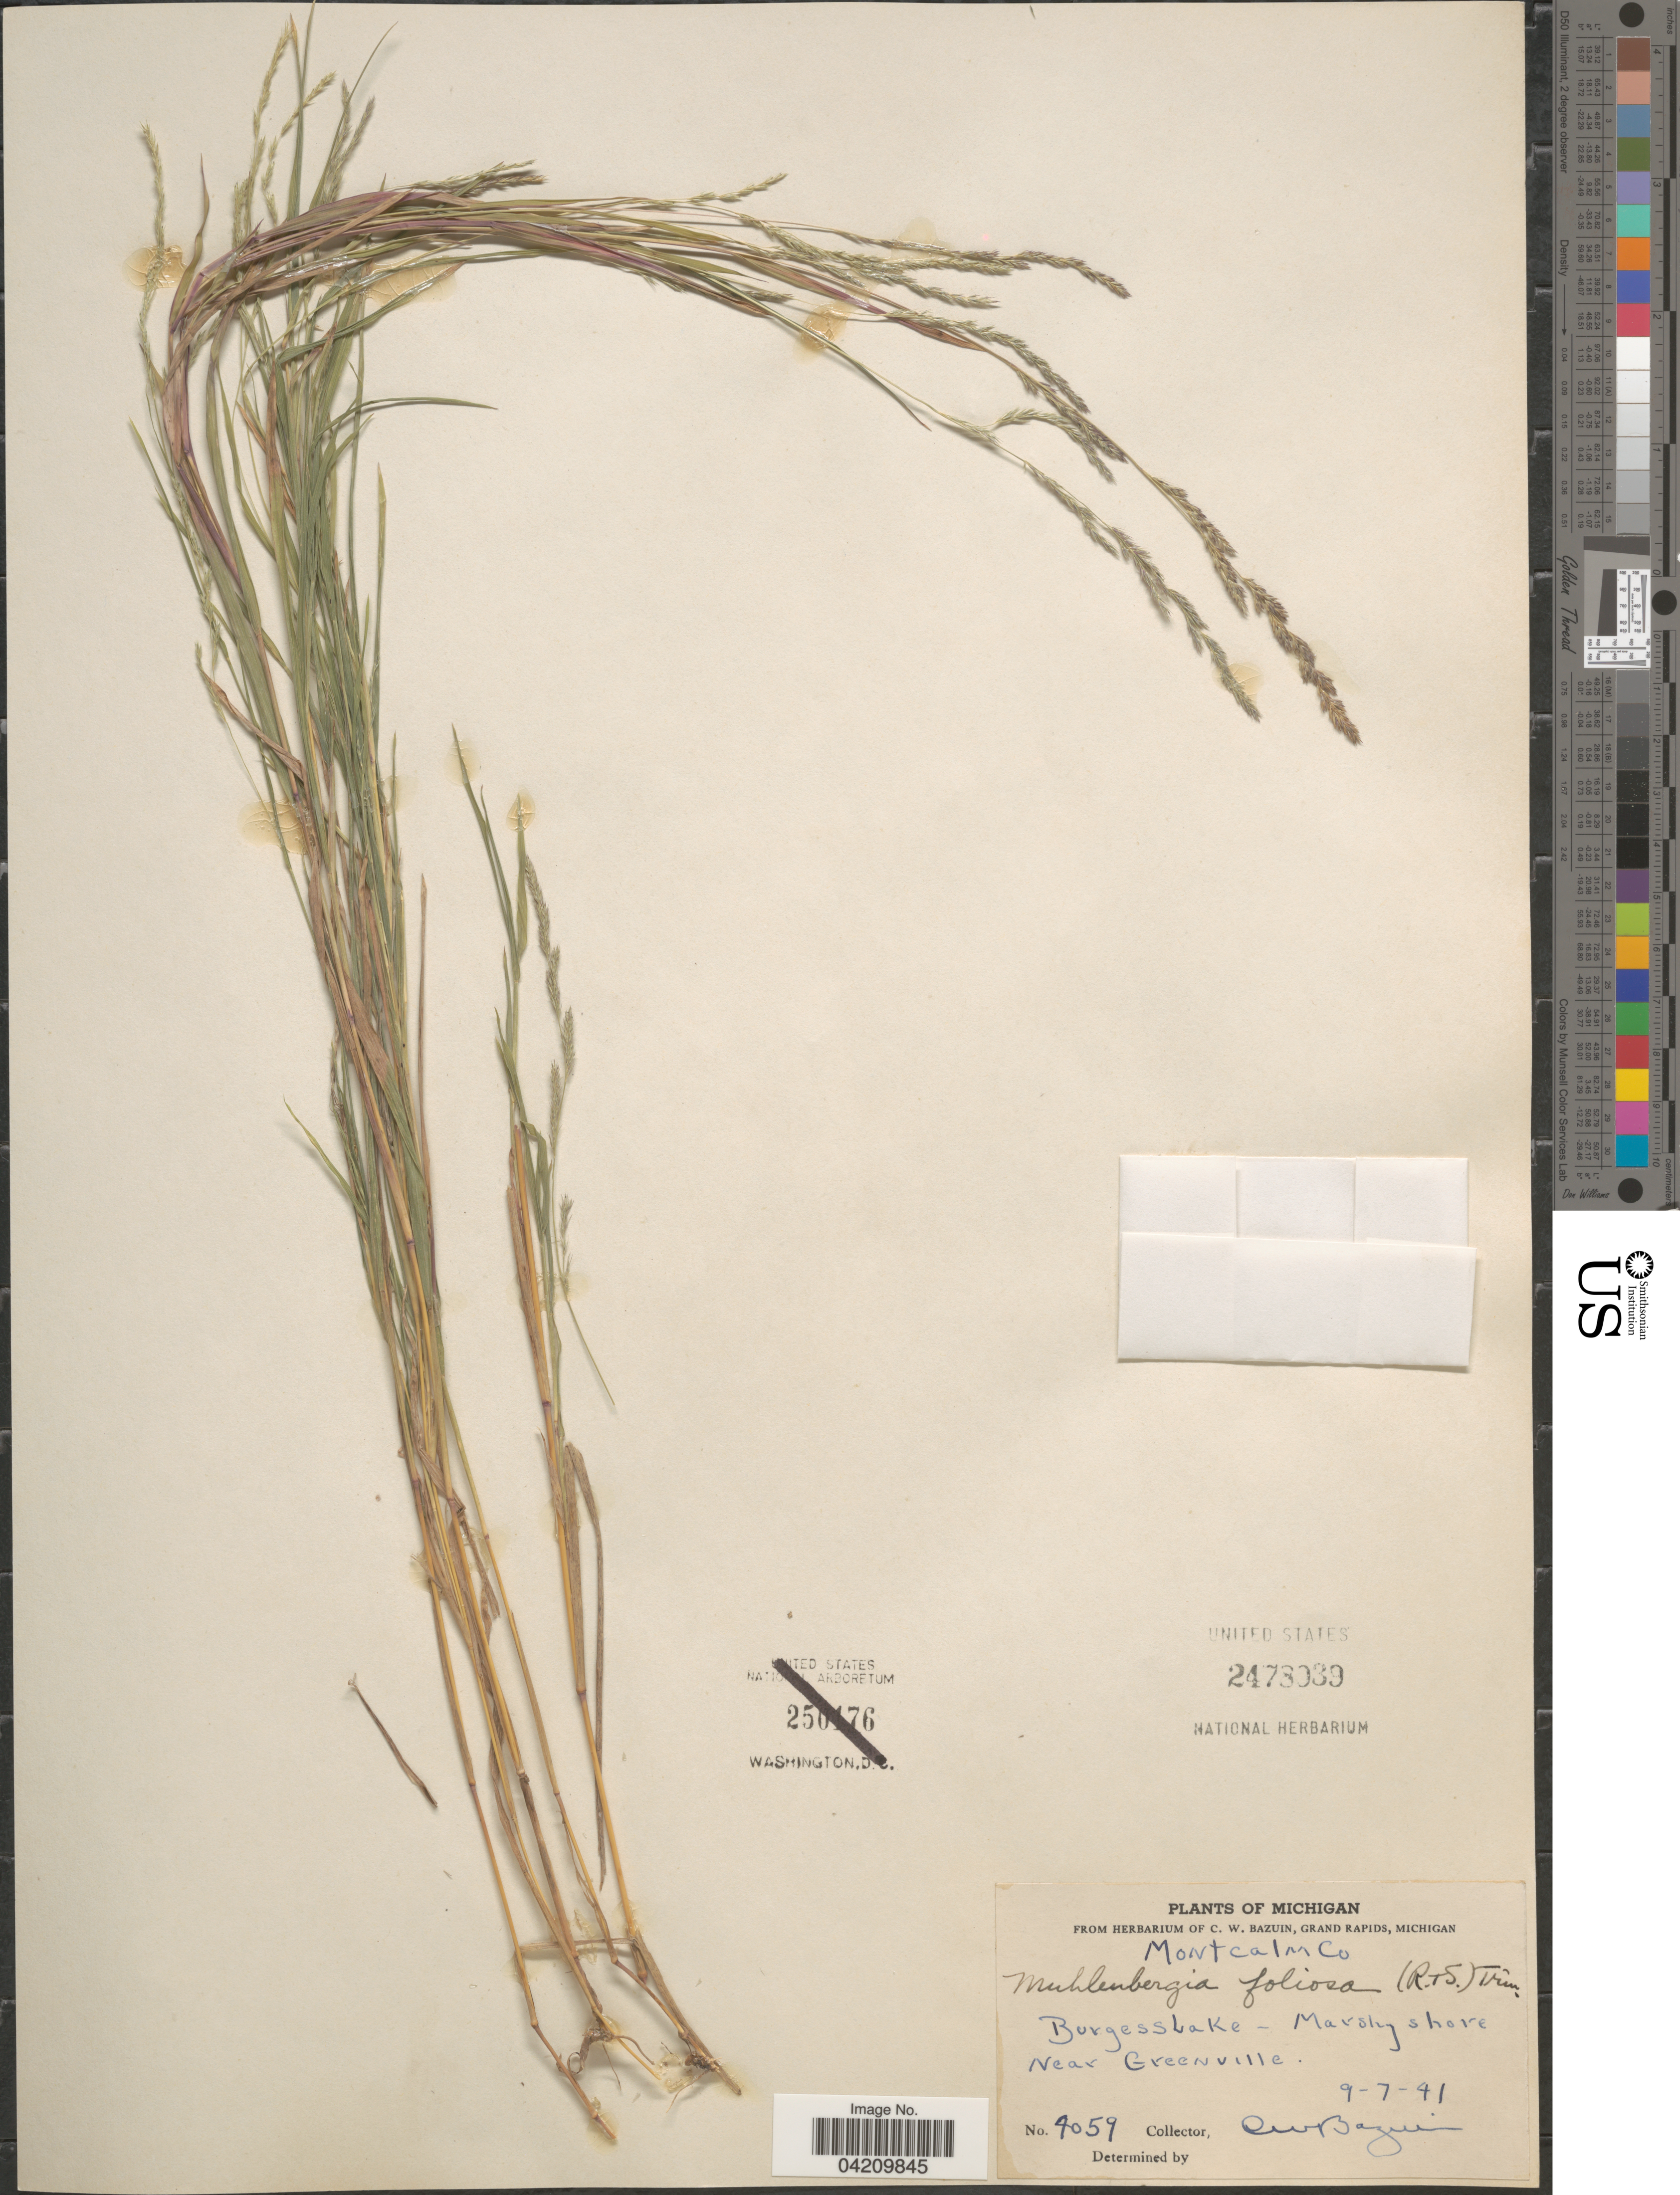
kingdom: Plantae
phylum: Tracheophyta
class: Liliopsida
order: Poales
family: Poaceae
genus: Muhlenbergia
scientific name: Muhlenbergia mexicana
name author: (L.) Trin.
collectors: C. Bazuin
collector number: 4059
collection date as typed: Transcribed d/m/y: 7/9/41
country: United States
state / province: Michigan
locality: Montcalm Co. Burgess Lake. Marshy shore near Greenville.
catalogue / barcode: US 2478089